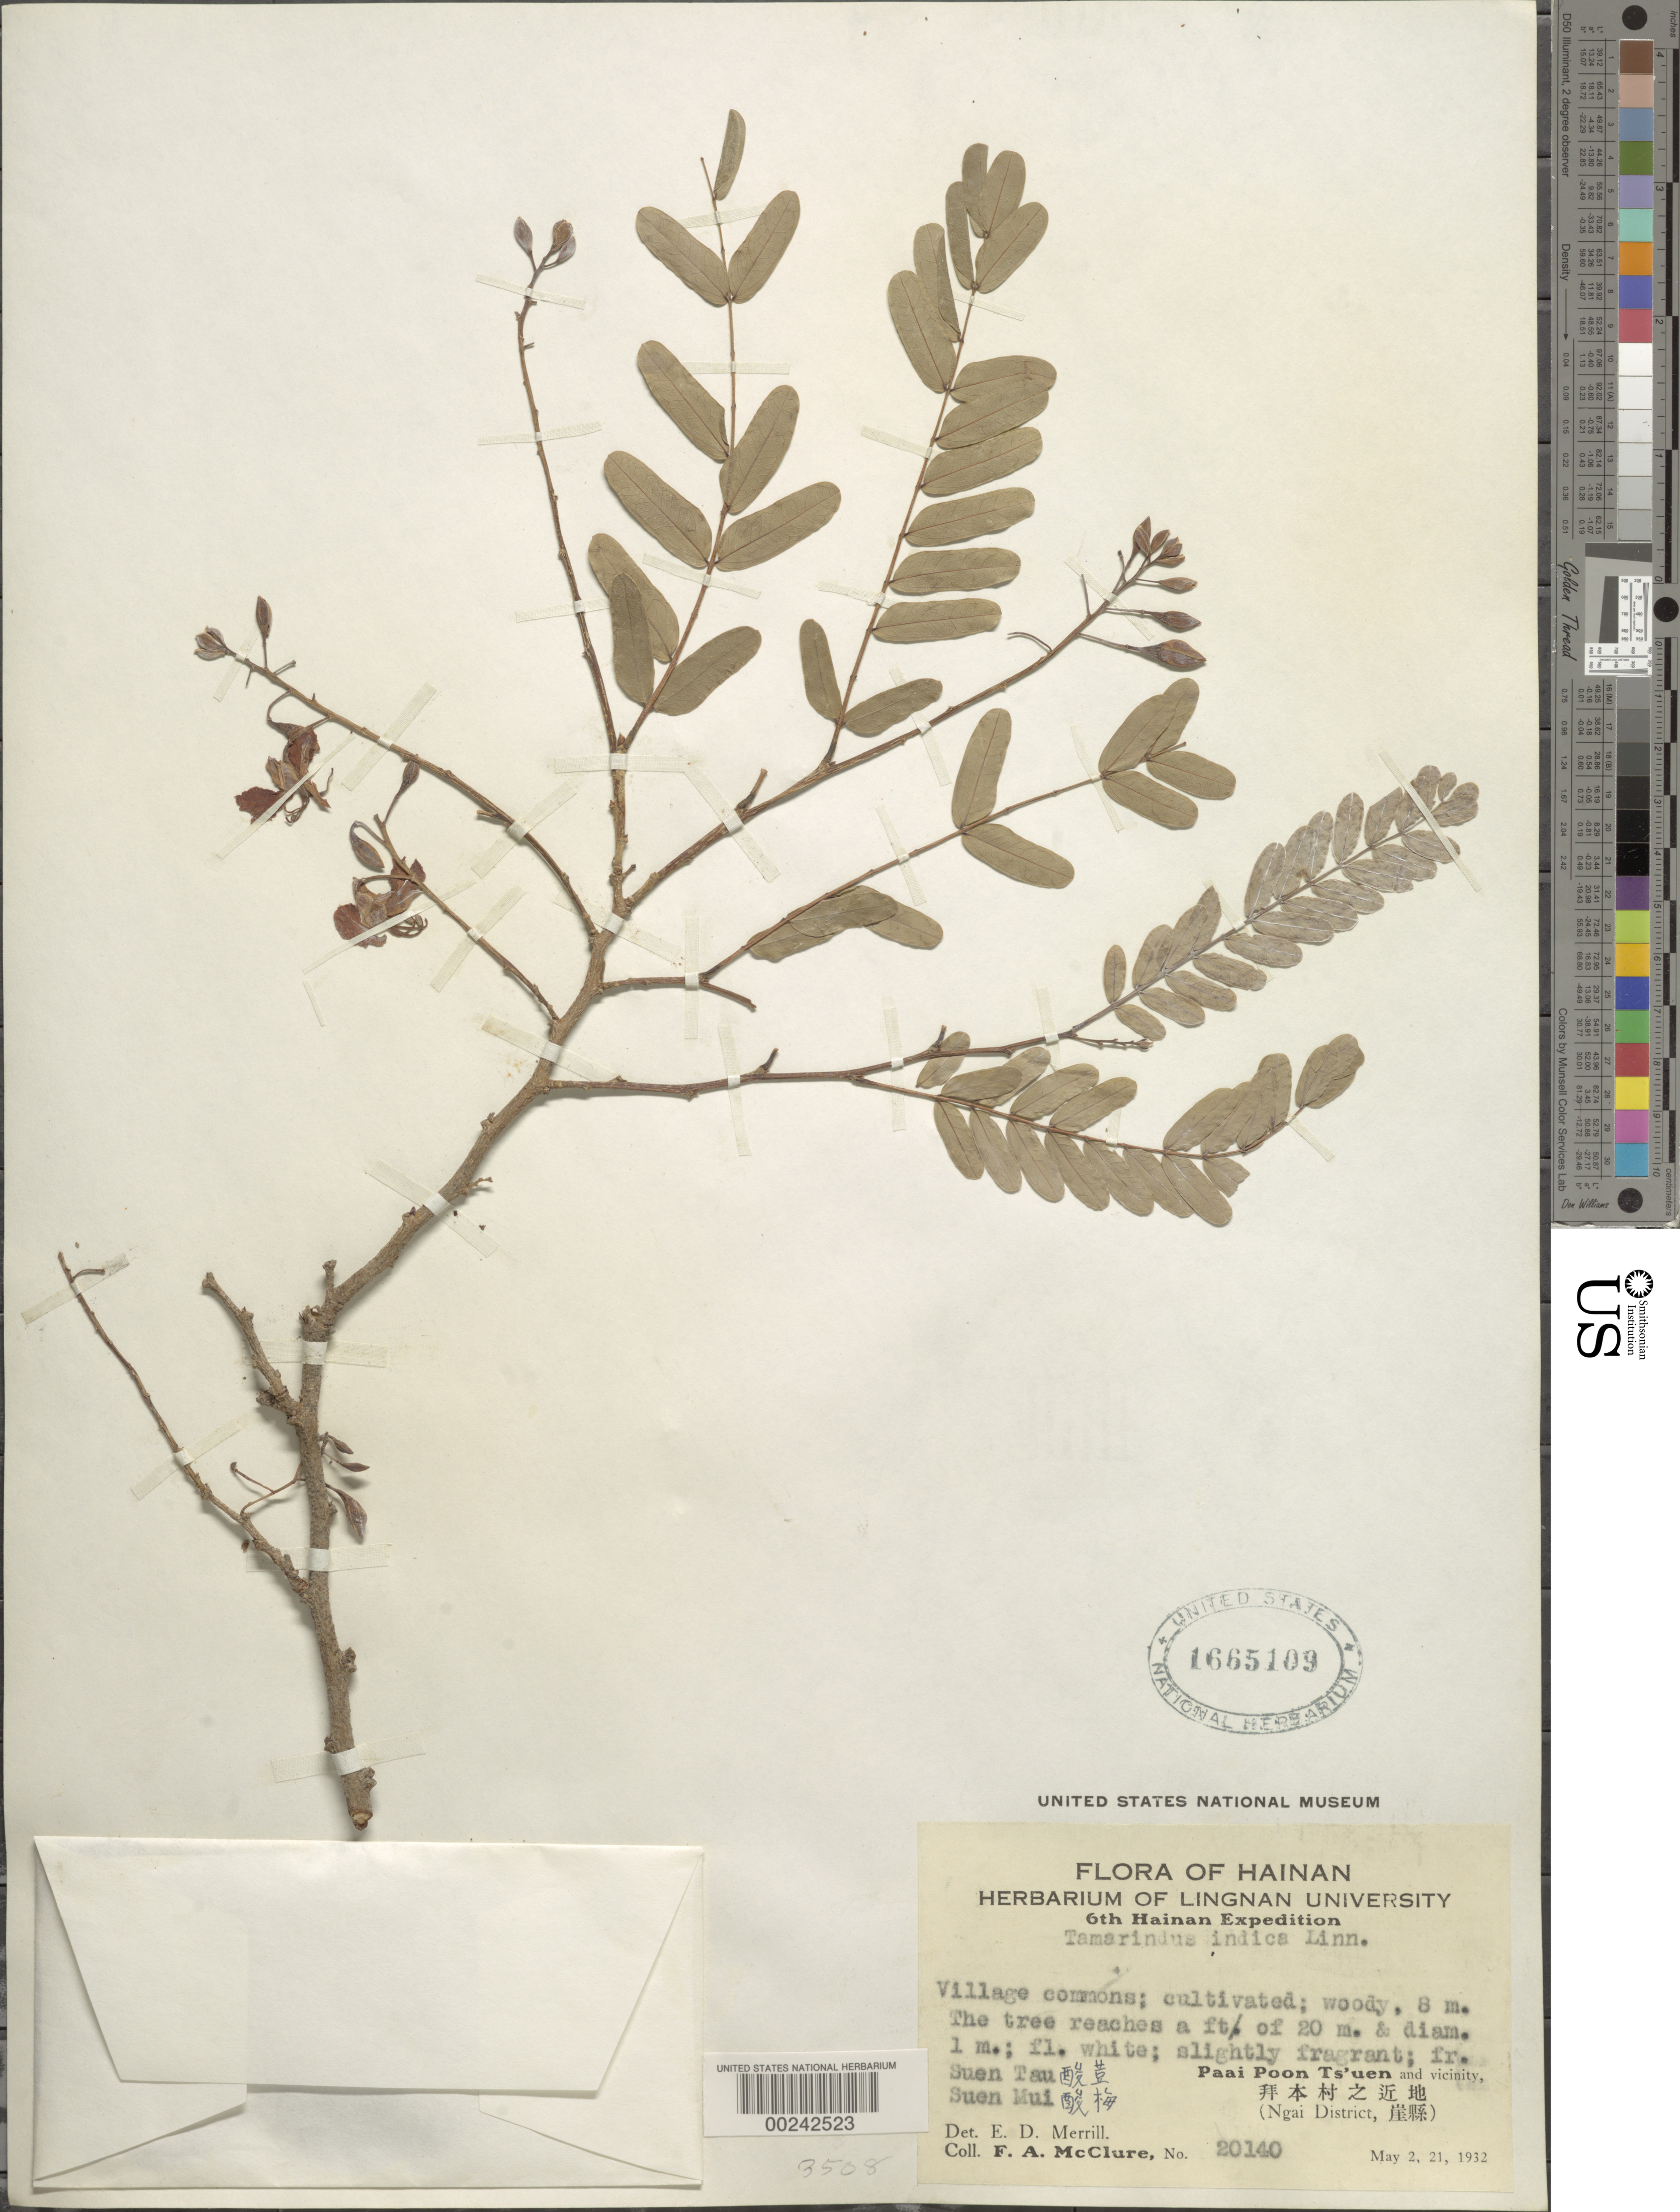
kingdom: Plantae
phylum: Tracheophyta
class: Magnoliopsida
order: Fabales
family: Fabaceae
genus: Tamarindus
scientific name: Tamarindus indica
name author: L.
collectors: F. A. McClure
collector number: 20140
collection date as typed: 02 May 1932 and 21 May 1932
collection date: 1932-05-02,1932-05-21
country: China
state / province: Hainan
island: Hainan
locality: Paai poon ts'uen and vicinity; village commons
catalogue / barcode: US 1665109